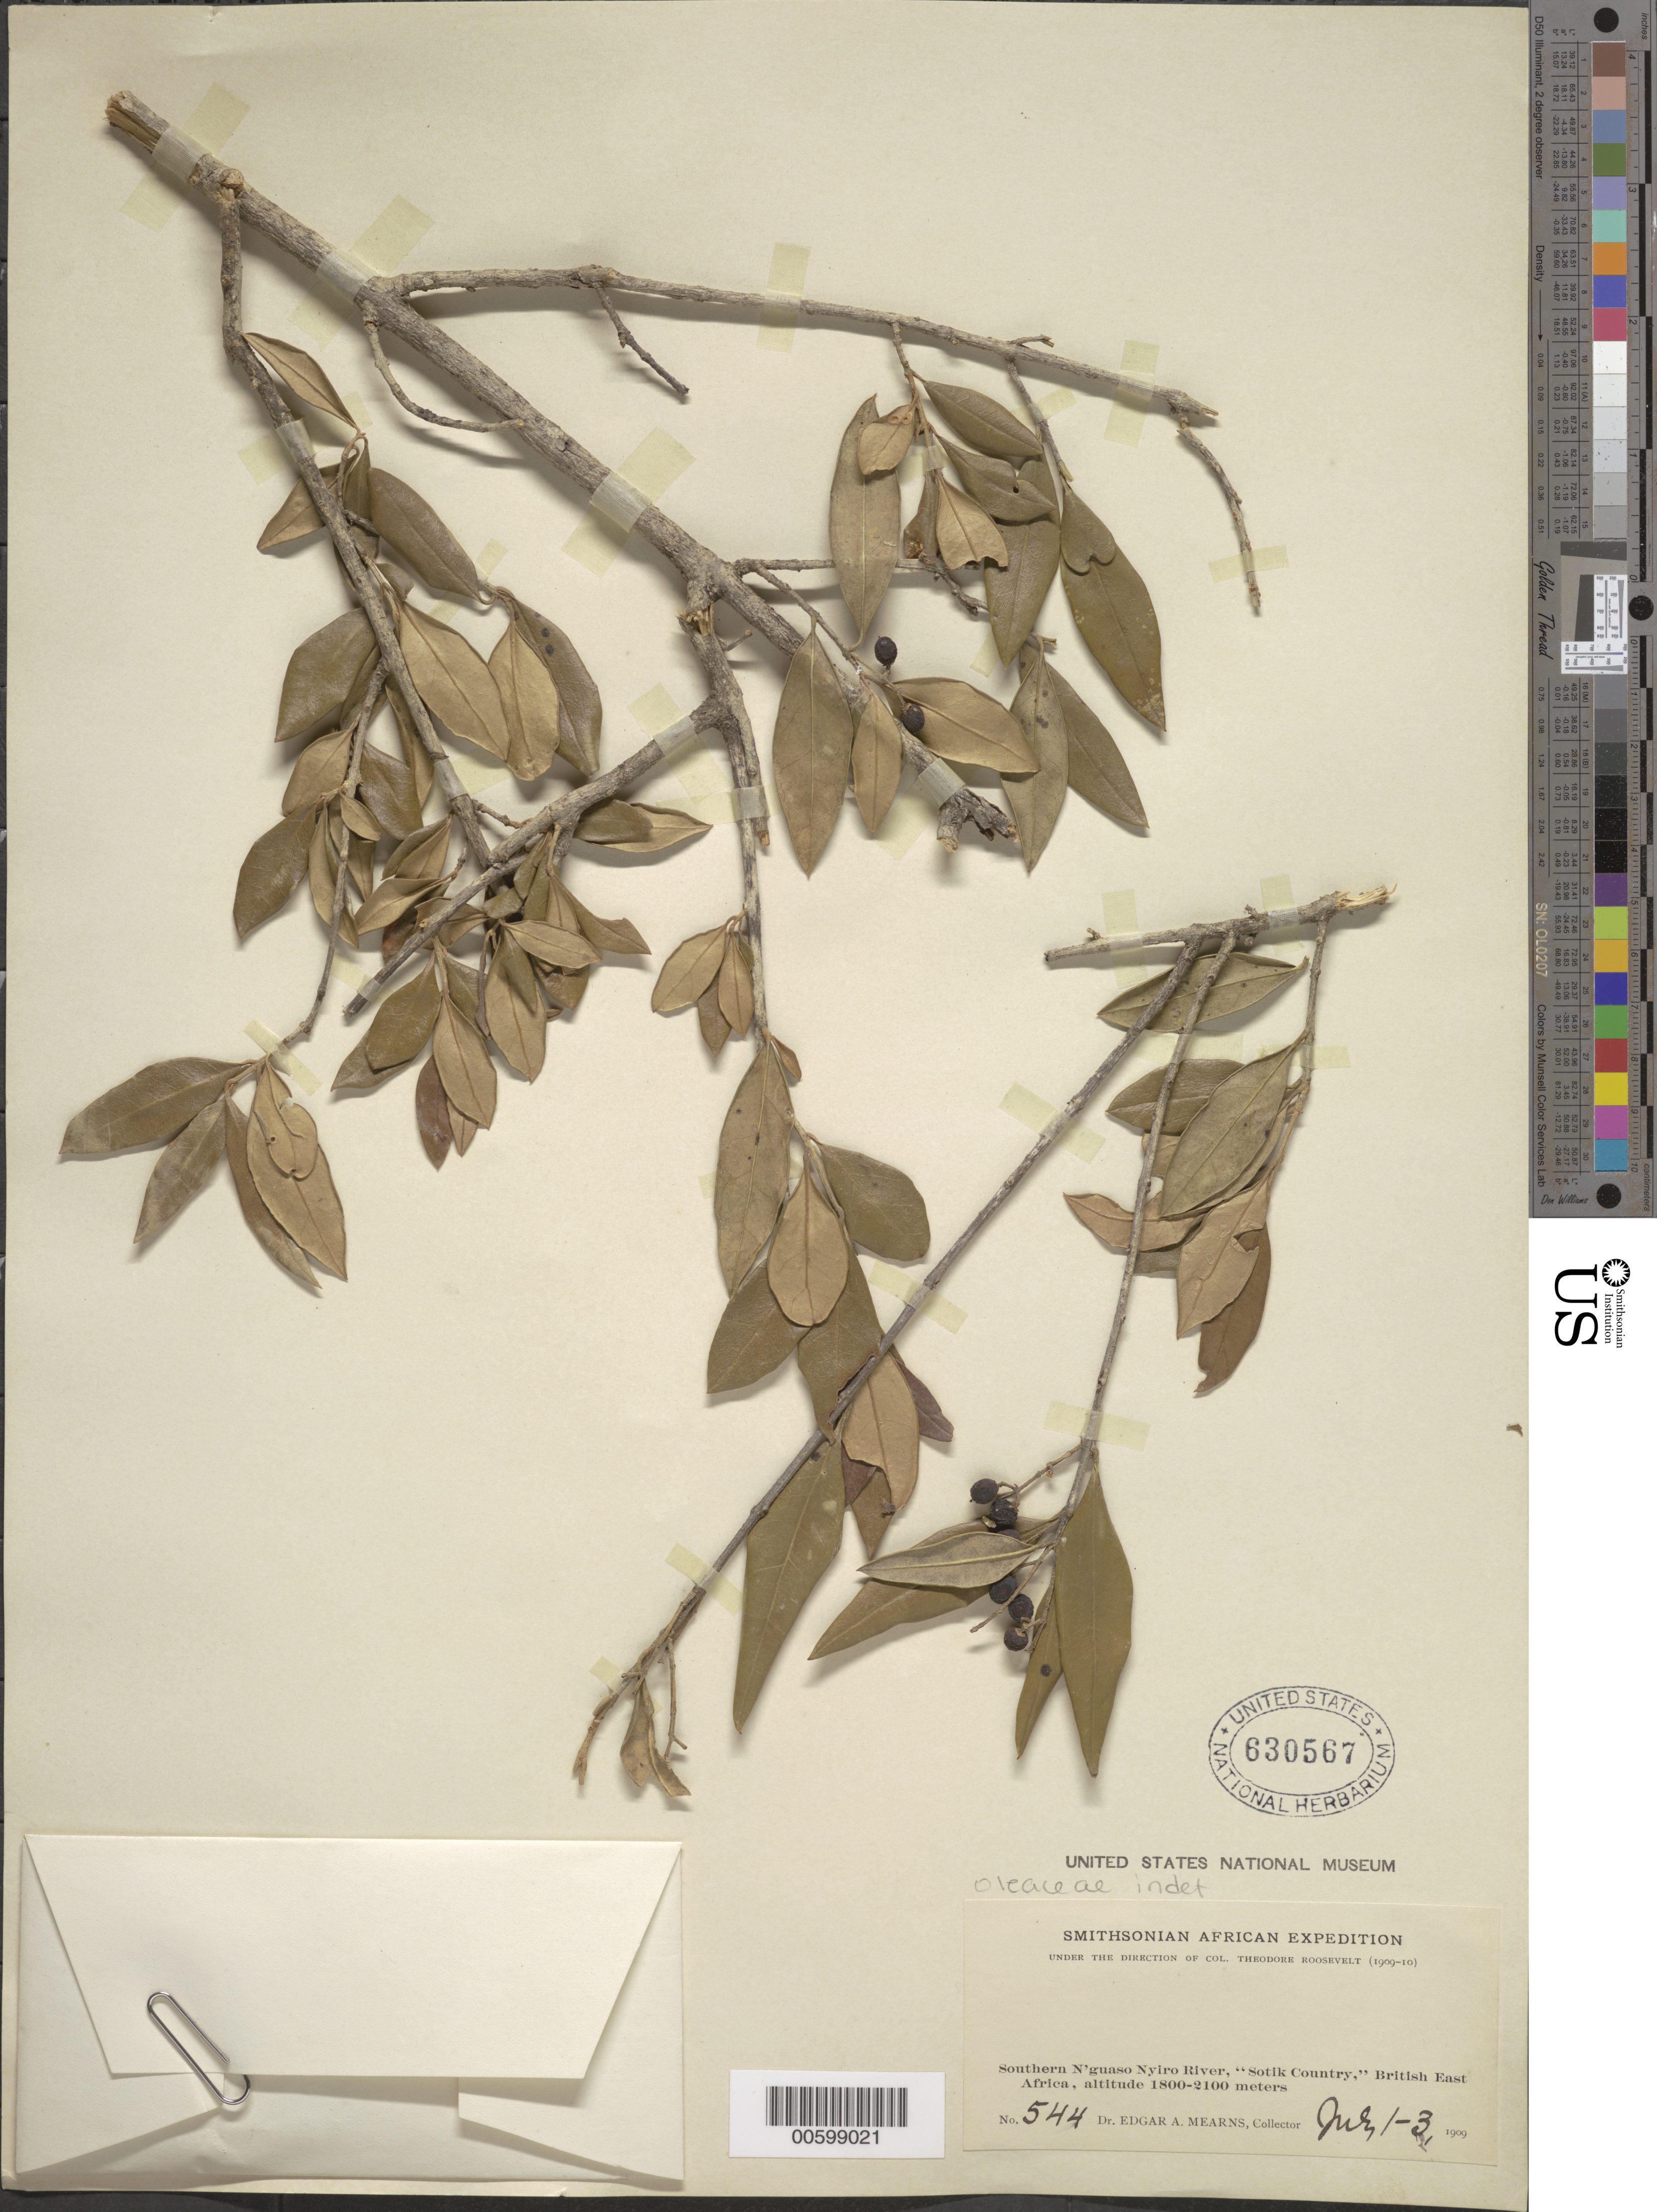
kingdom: Plantae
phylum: Tracheophyta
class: Magnoliopsida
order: Lamiales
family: Oleaceae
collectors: E. A. Mearns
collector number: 544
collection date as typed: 01 Jul 1909 to 03 Jul 1909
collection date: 1909-07-01/1909-07-03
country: Kenya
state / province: Bomet / Narok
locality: Southern N'guaso Nyiro river, "Sotik Country"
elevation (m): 1800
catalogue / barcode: US 630567